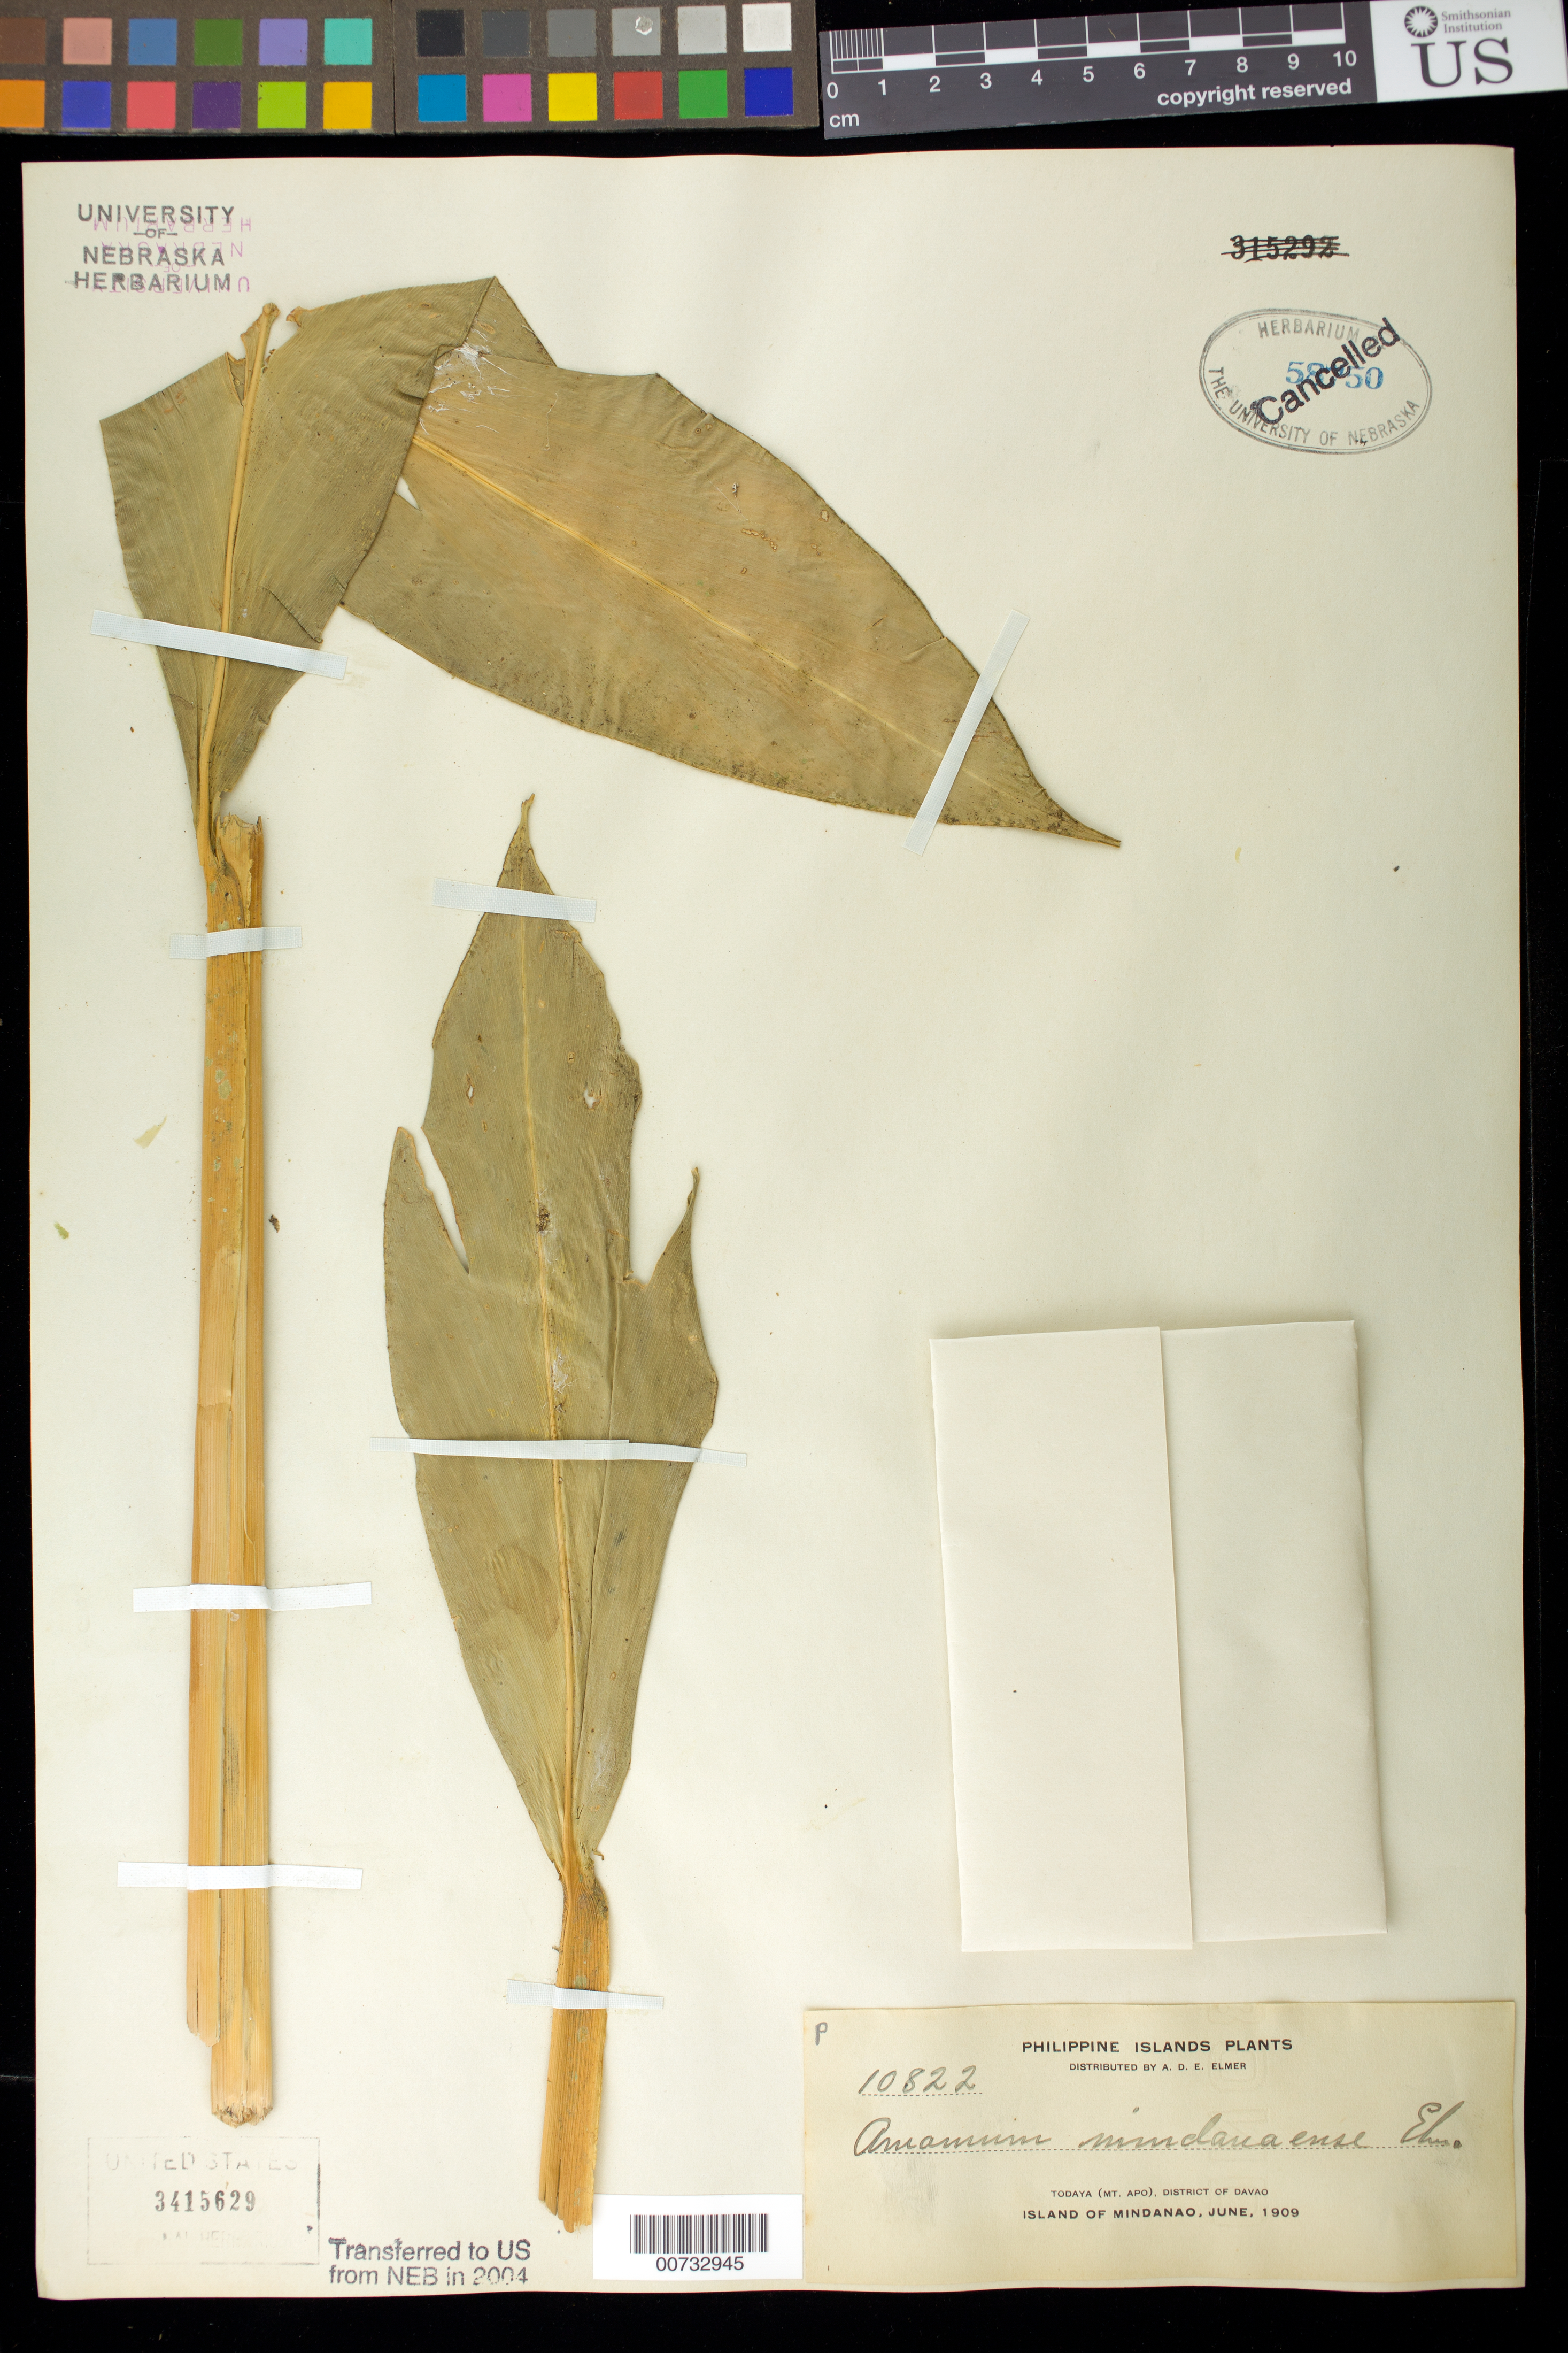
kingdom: Plantae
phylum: Tracheophyta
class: Liliopsida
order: Zingiberales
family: Zingiberaceae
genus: Amomum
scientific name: Amomum mindanaense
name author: Elmer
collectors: A. D. E. Elmer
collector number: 10822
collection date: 1909-06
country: Philippines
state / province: Davao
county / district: Davao del Sur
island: Mindanao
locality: Todaya, Mt Apo.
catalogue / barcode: US 3415629